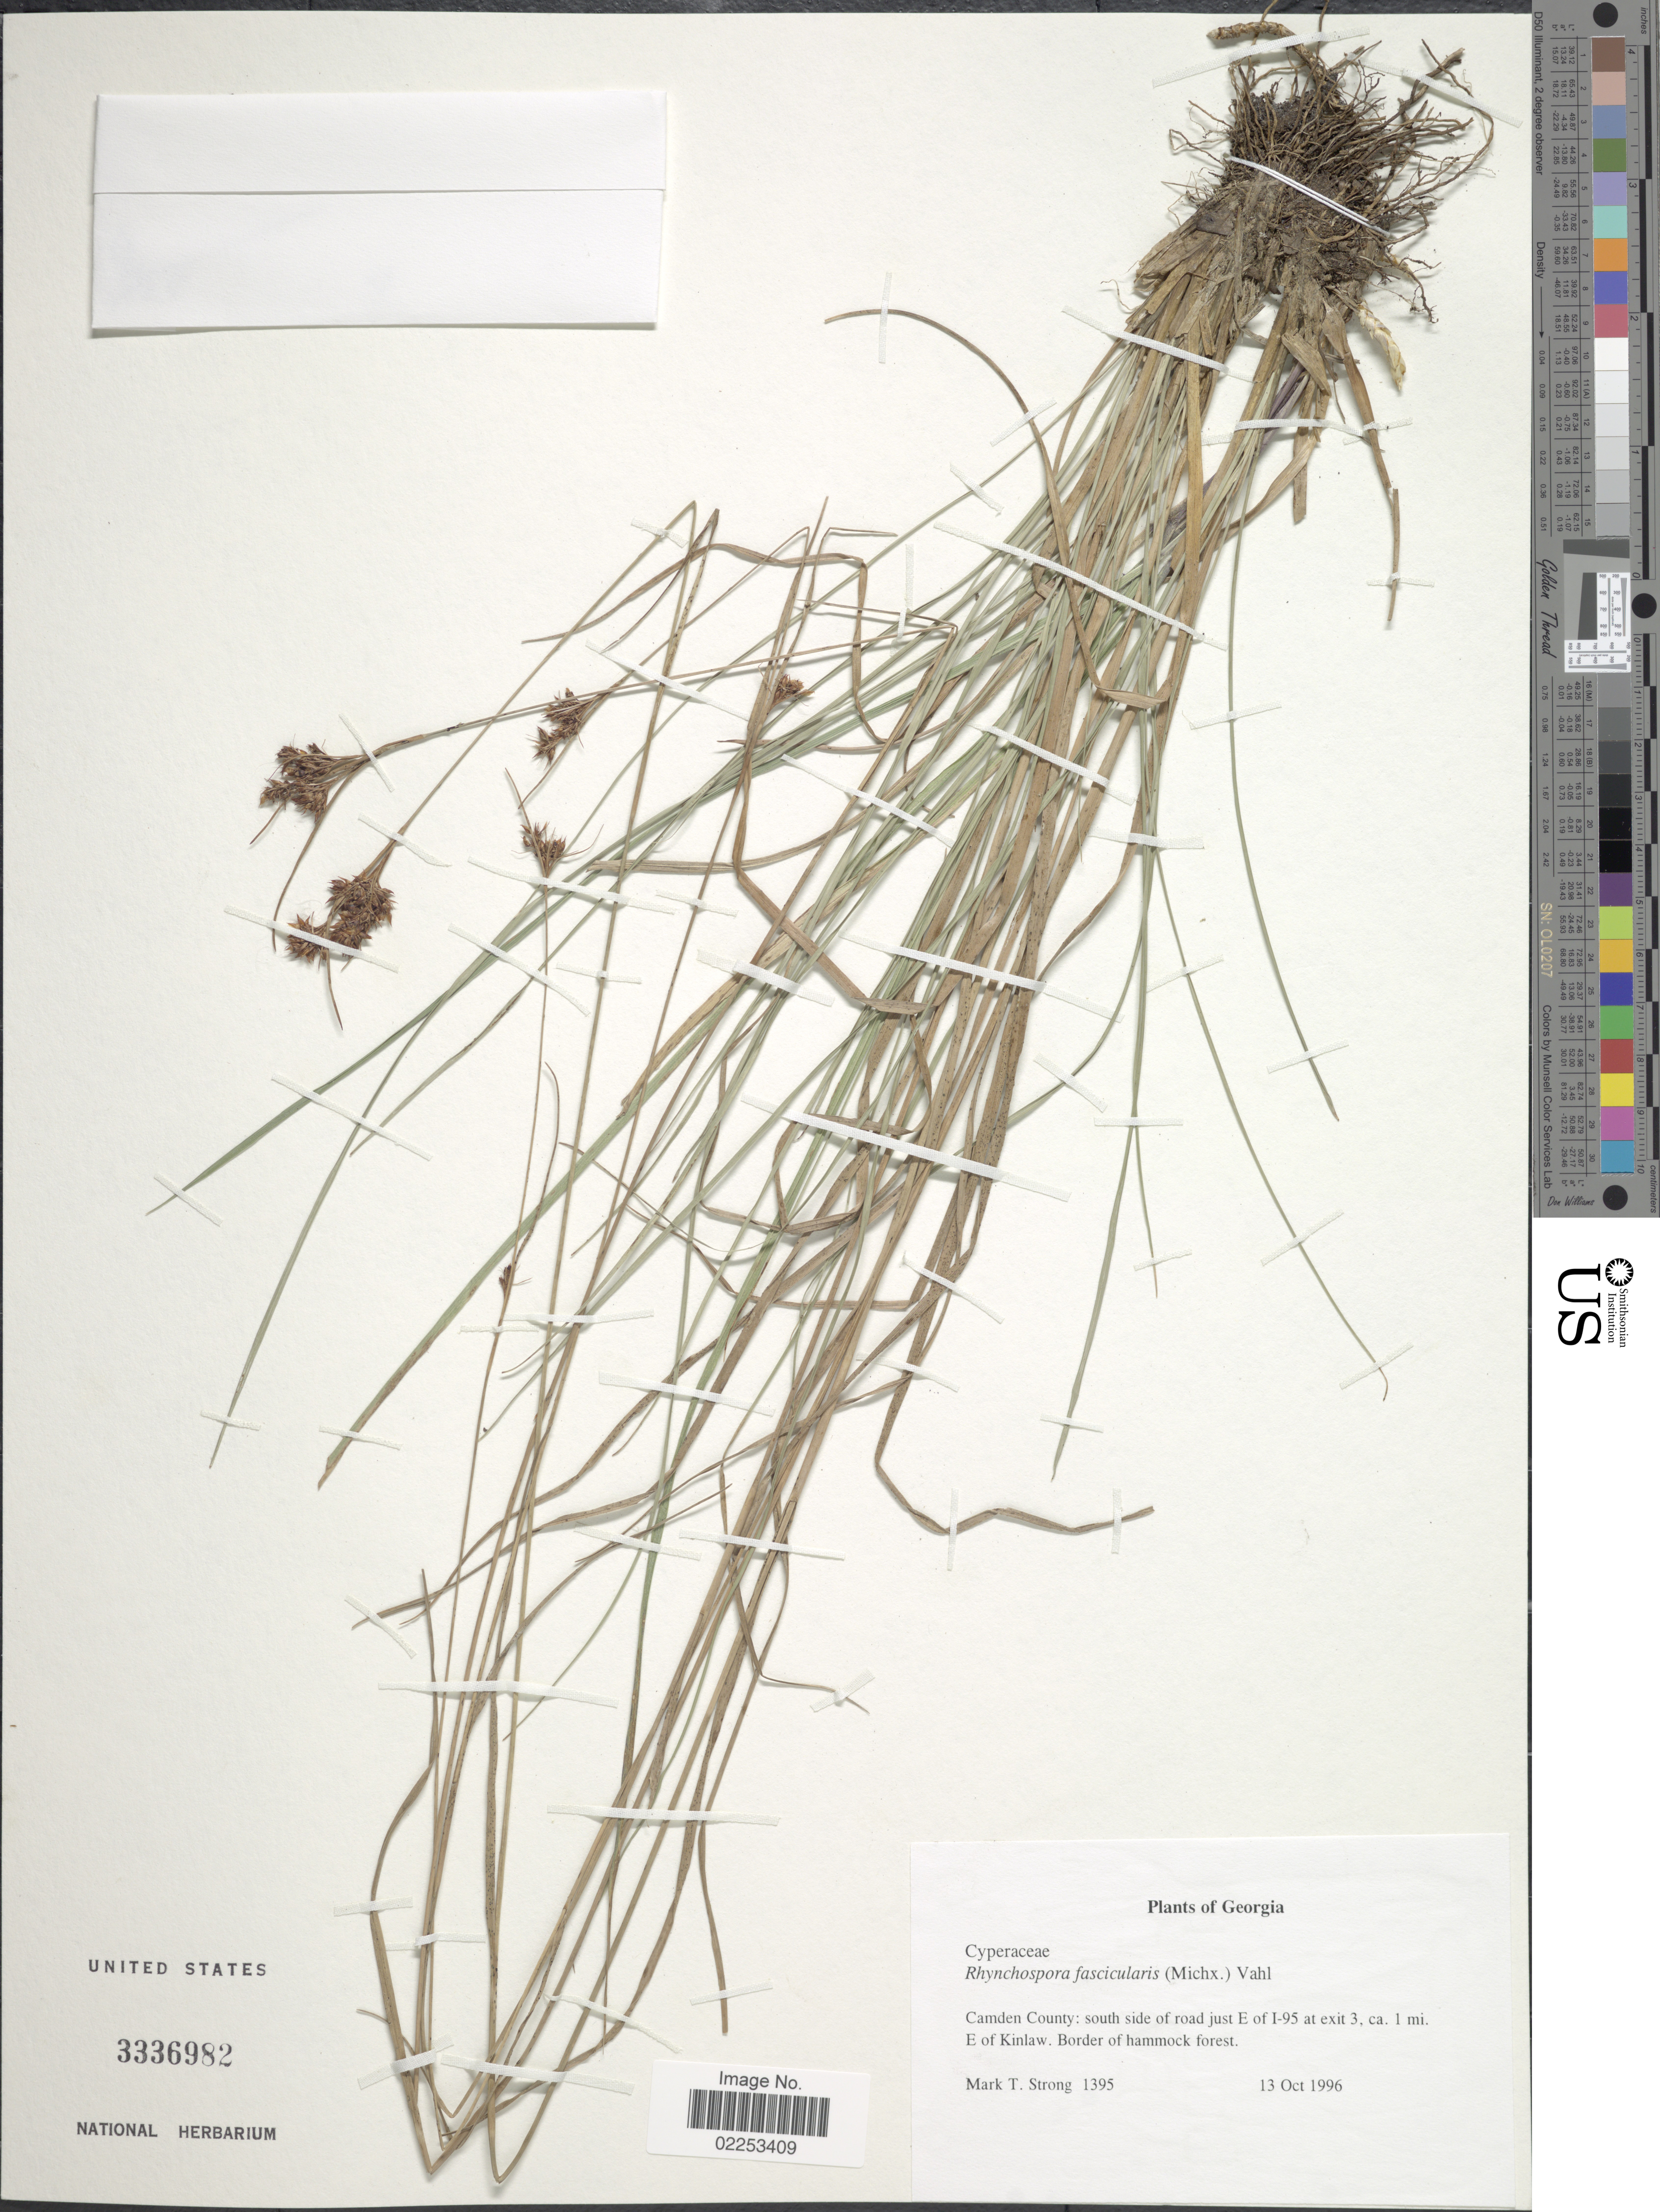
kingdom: Plantae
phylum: Tracheophyta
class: Liliopsida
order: Poales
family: Cyperaceae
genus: Rhynchospora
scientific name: Rhynchospora fascicularis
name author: (Michx.) Vahl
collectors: M. T. Strong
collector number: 1395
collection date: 1996-10-13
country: United States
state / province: Georgia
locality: Camden County: south side of road just E of I-95 at exit 3, ca 1 mi E of Kinlaw. Border of hammock forest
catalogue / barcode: US 3336982